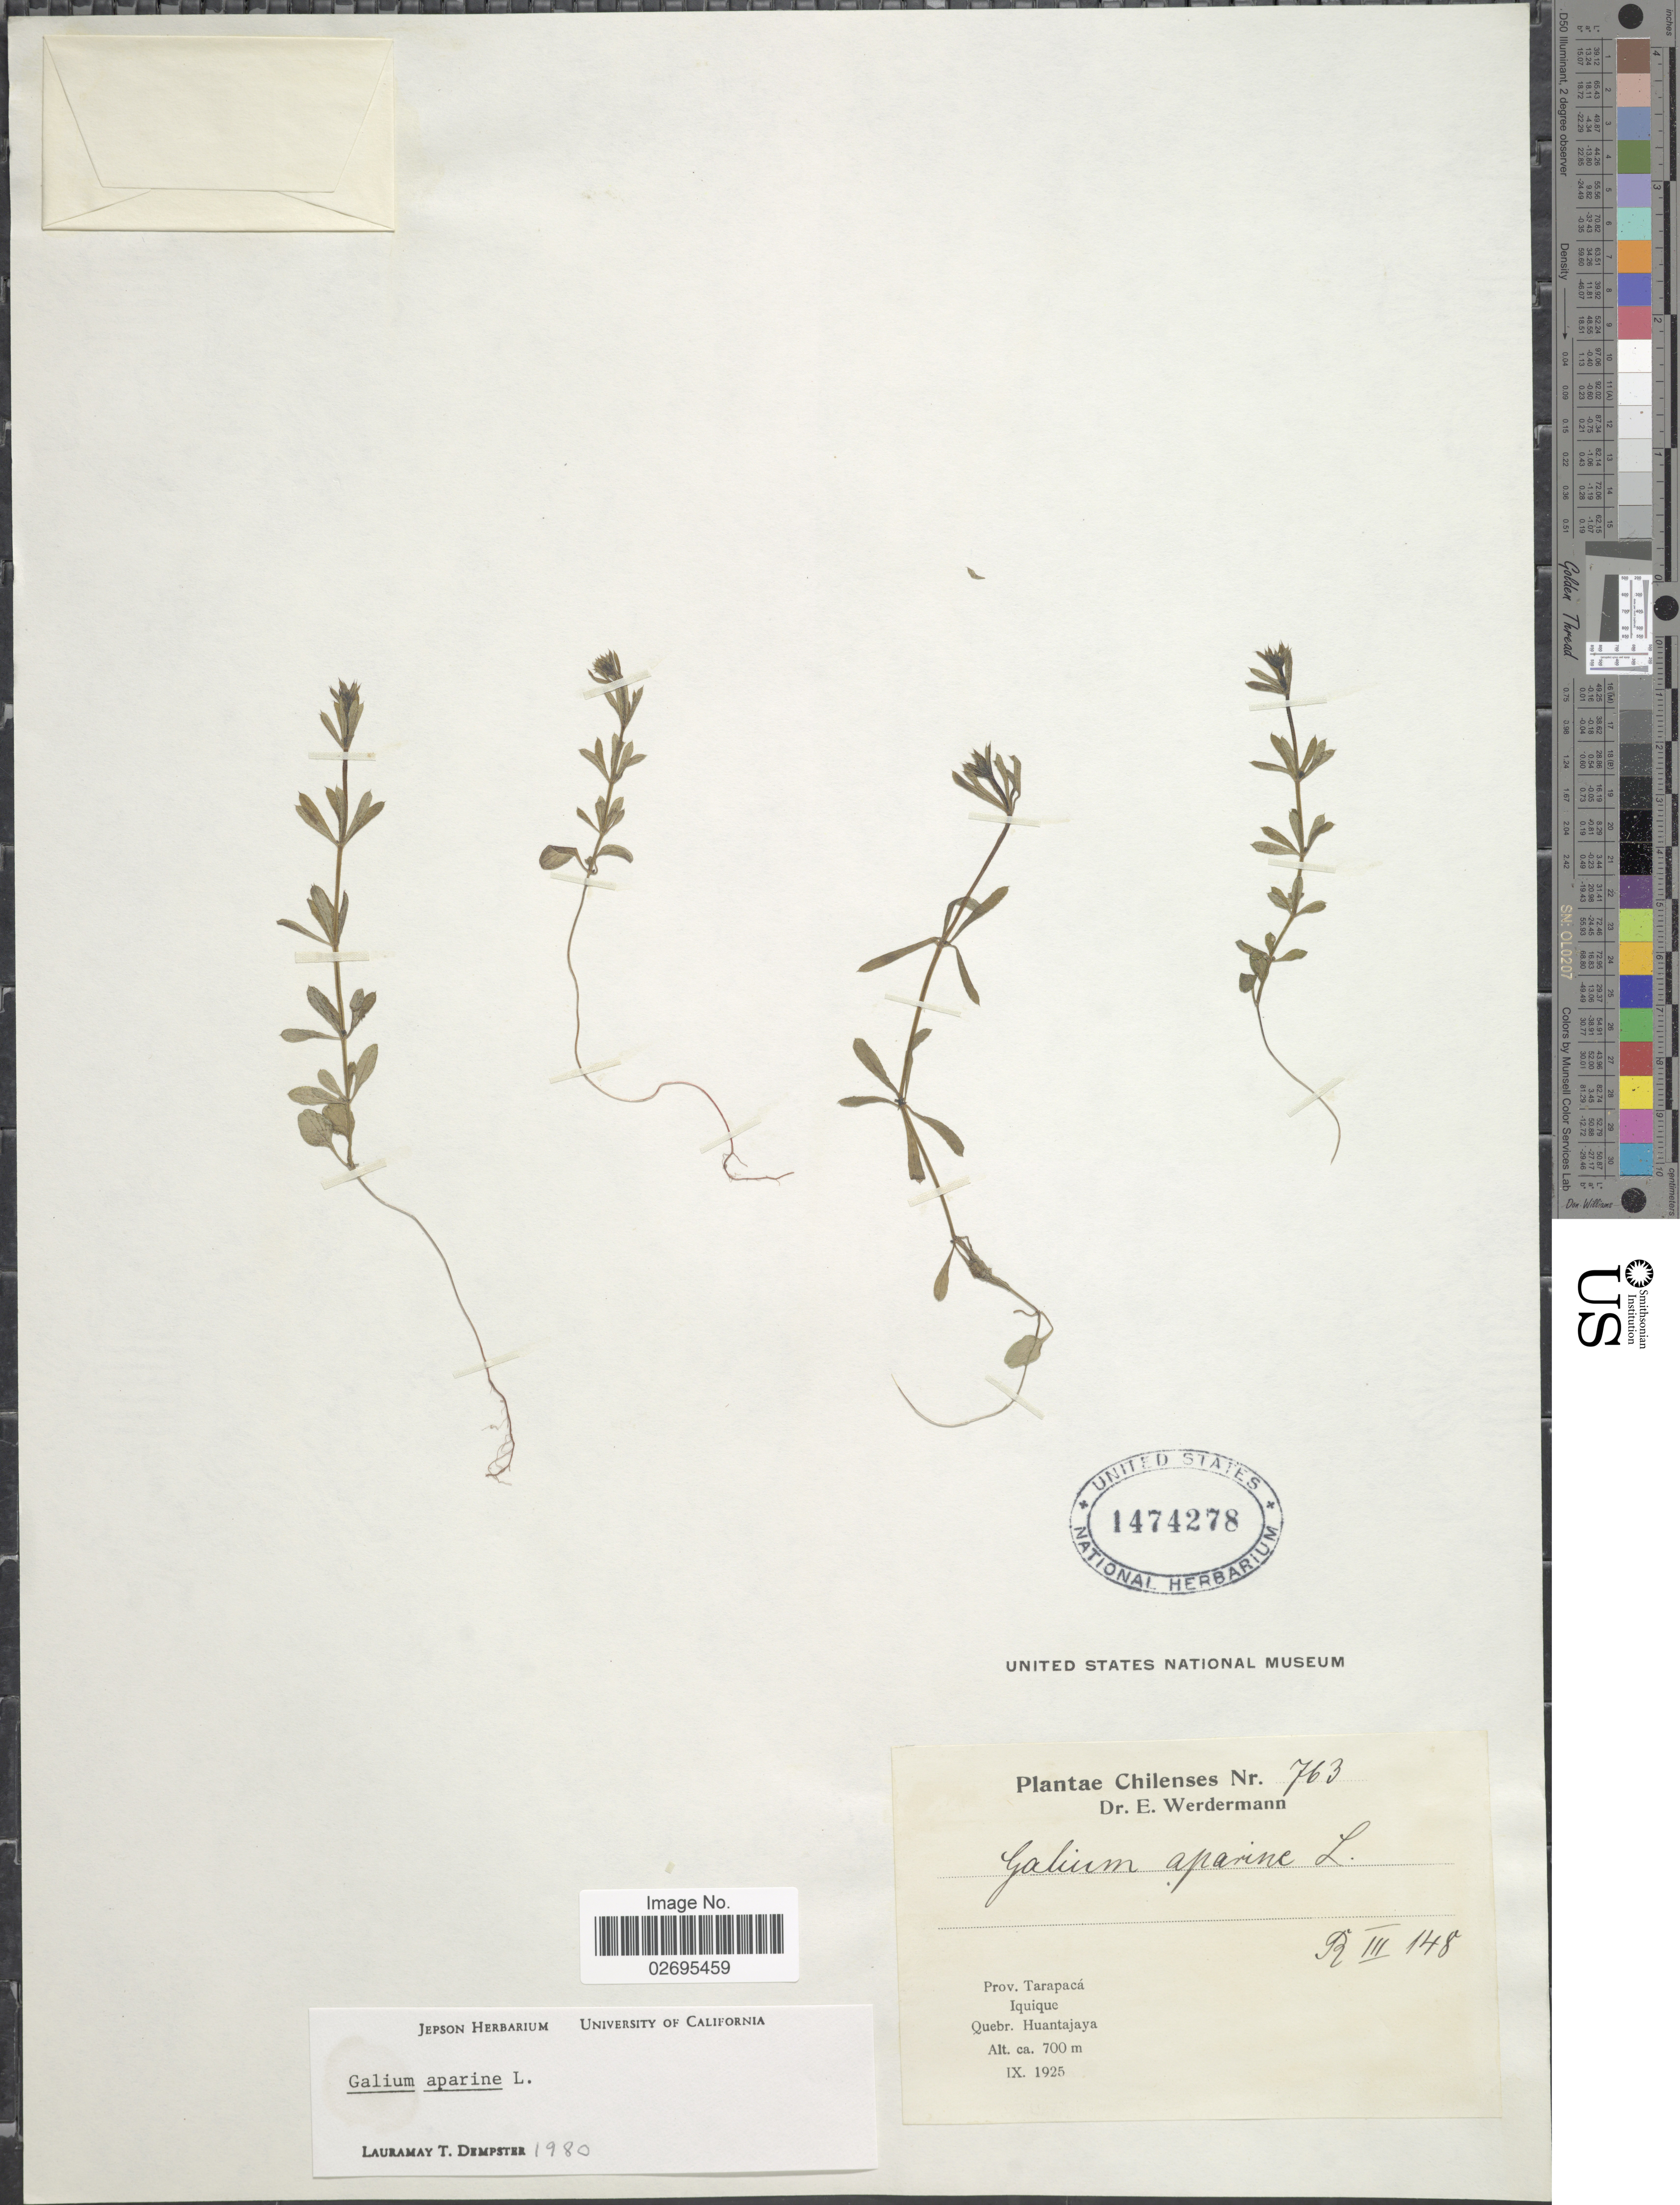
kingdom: Plantae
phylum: Tracheophyta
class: Magnoliopsida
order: Gentianales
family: Rubiaceae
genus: Galium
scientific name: Galium aparine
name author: L.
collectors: E. Werdermann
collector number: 763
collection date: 1925-09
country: Chile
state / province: Tarapacá (I)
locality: Iquique Quebr. Huantajaya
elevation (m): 700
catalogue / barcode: US 1474278